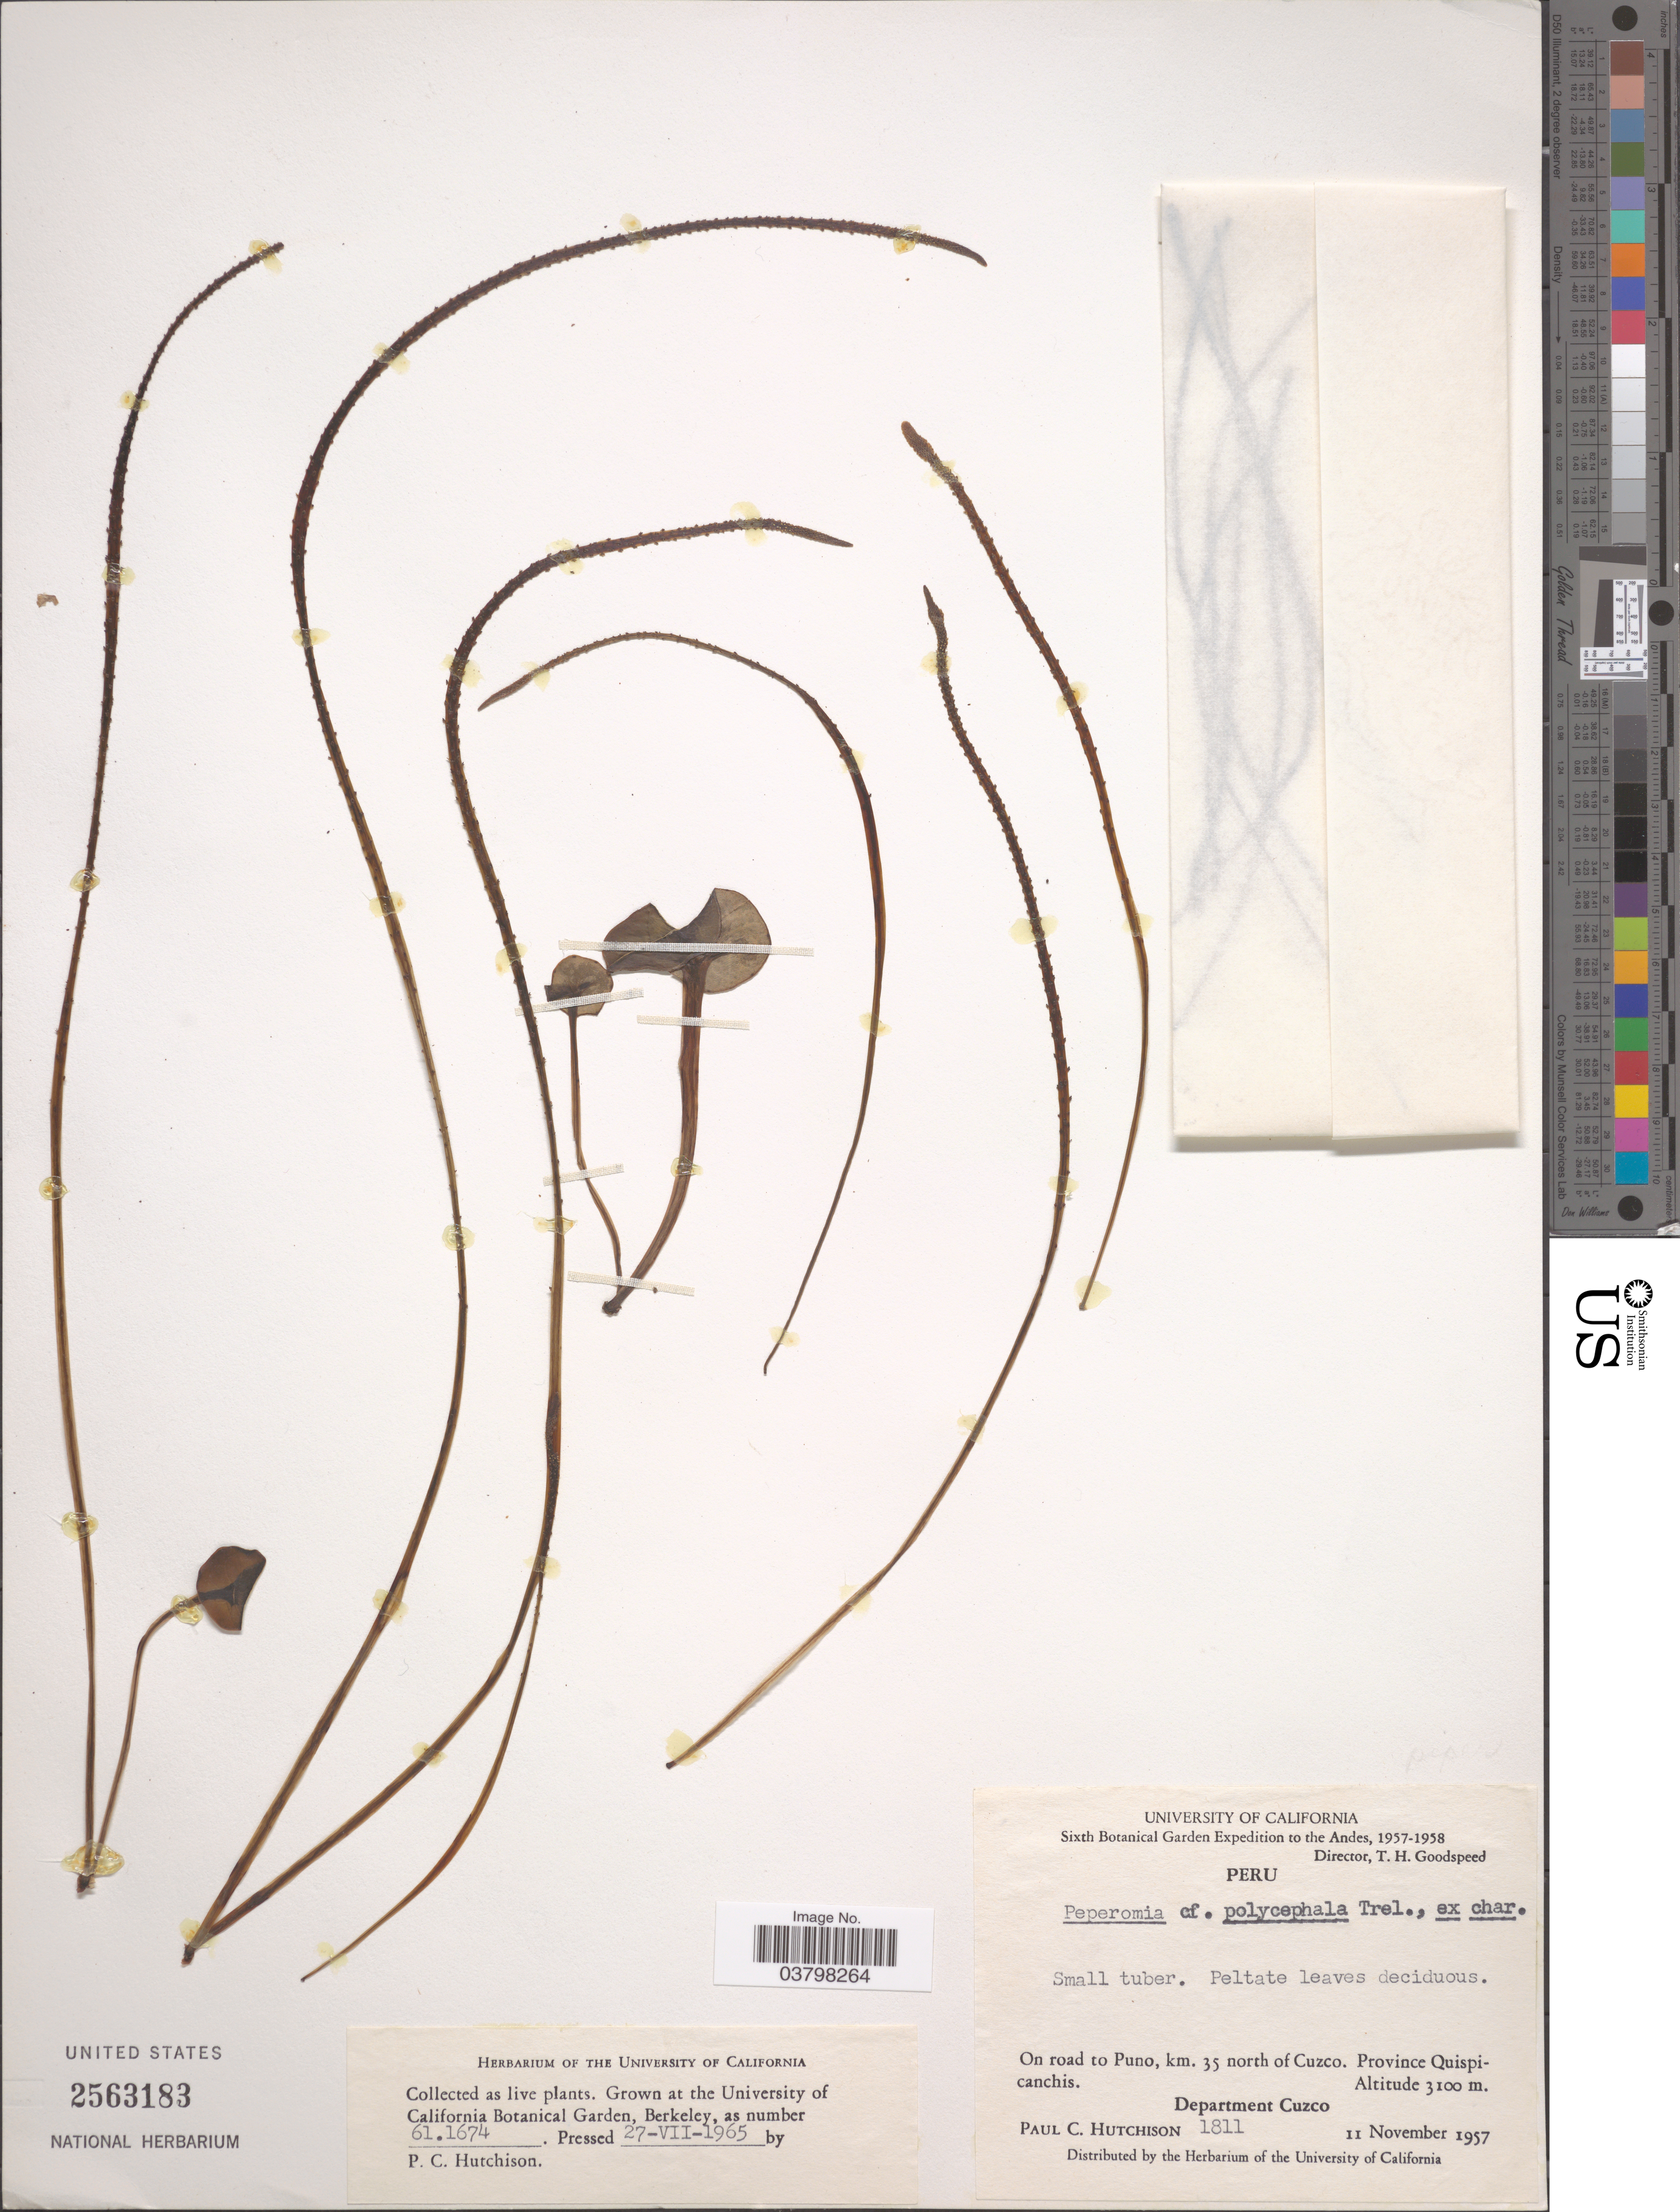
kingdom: Plantae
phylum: Tracheophyta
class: Magnoliopsida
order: Piperales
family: Piperaceae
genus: Peperomia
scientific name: Peperomia polycephala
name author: Trel.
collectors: P. C. Hutchison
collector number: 1811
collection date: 1957-11-11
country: Peru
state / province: Cusco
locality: The Andes. On road to Puno, km. 35 north of Cuzco. Province Quispicanchis. Department Cuzco.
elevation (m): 3100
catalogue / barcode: US 2563183